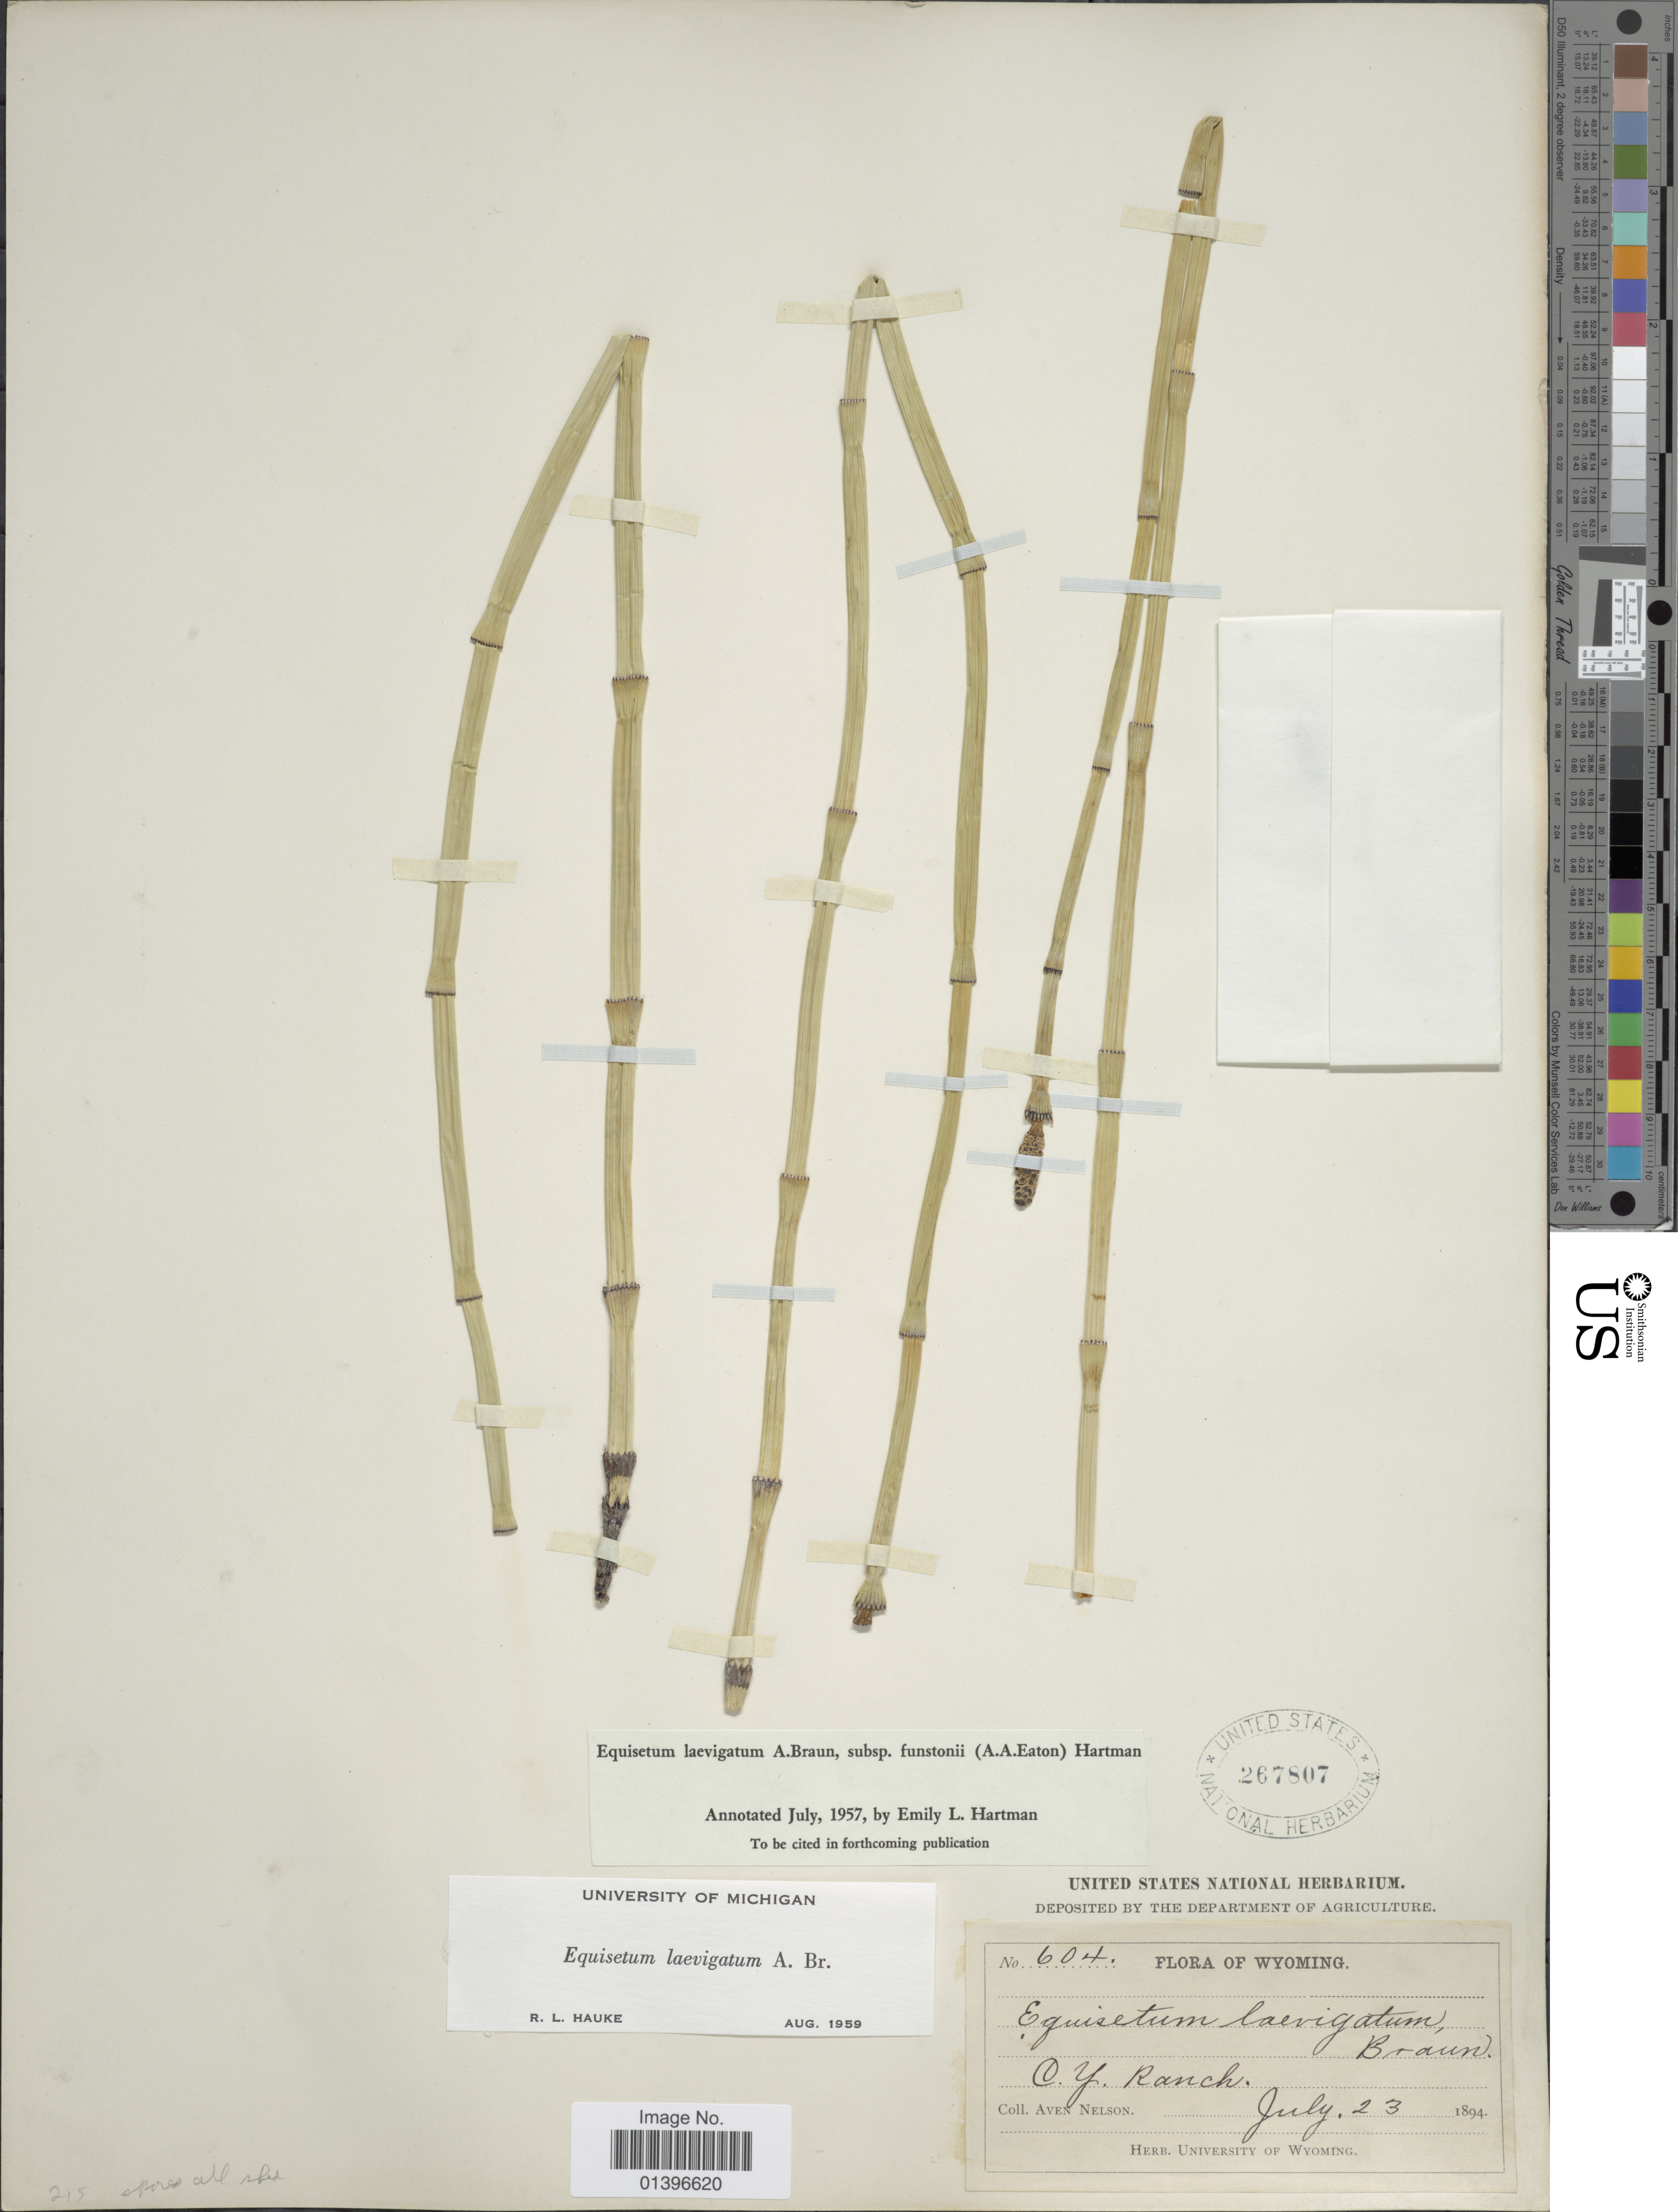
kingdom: Plantae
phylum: Tracheophyta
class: Polypodiopsida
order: Equisetales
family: Equisetaceae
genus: Equisetum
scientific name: Equisetum laevigatum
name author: A. Braun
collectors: A. Nelson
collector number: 604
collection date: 1894-07-23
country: United States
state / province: Wyoming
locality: C.Y. Ranch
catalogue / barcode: US 267807